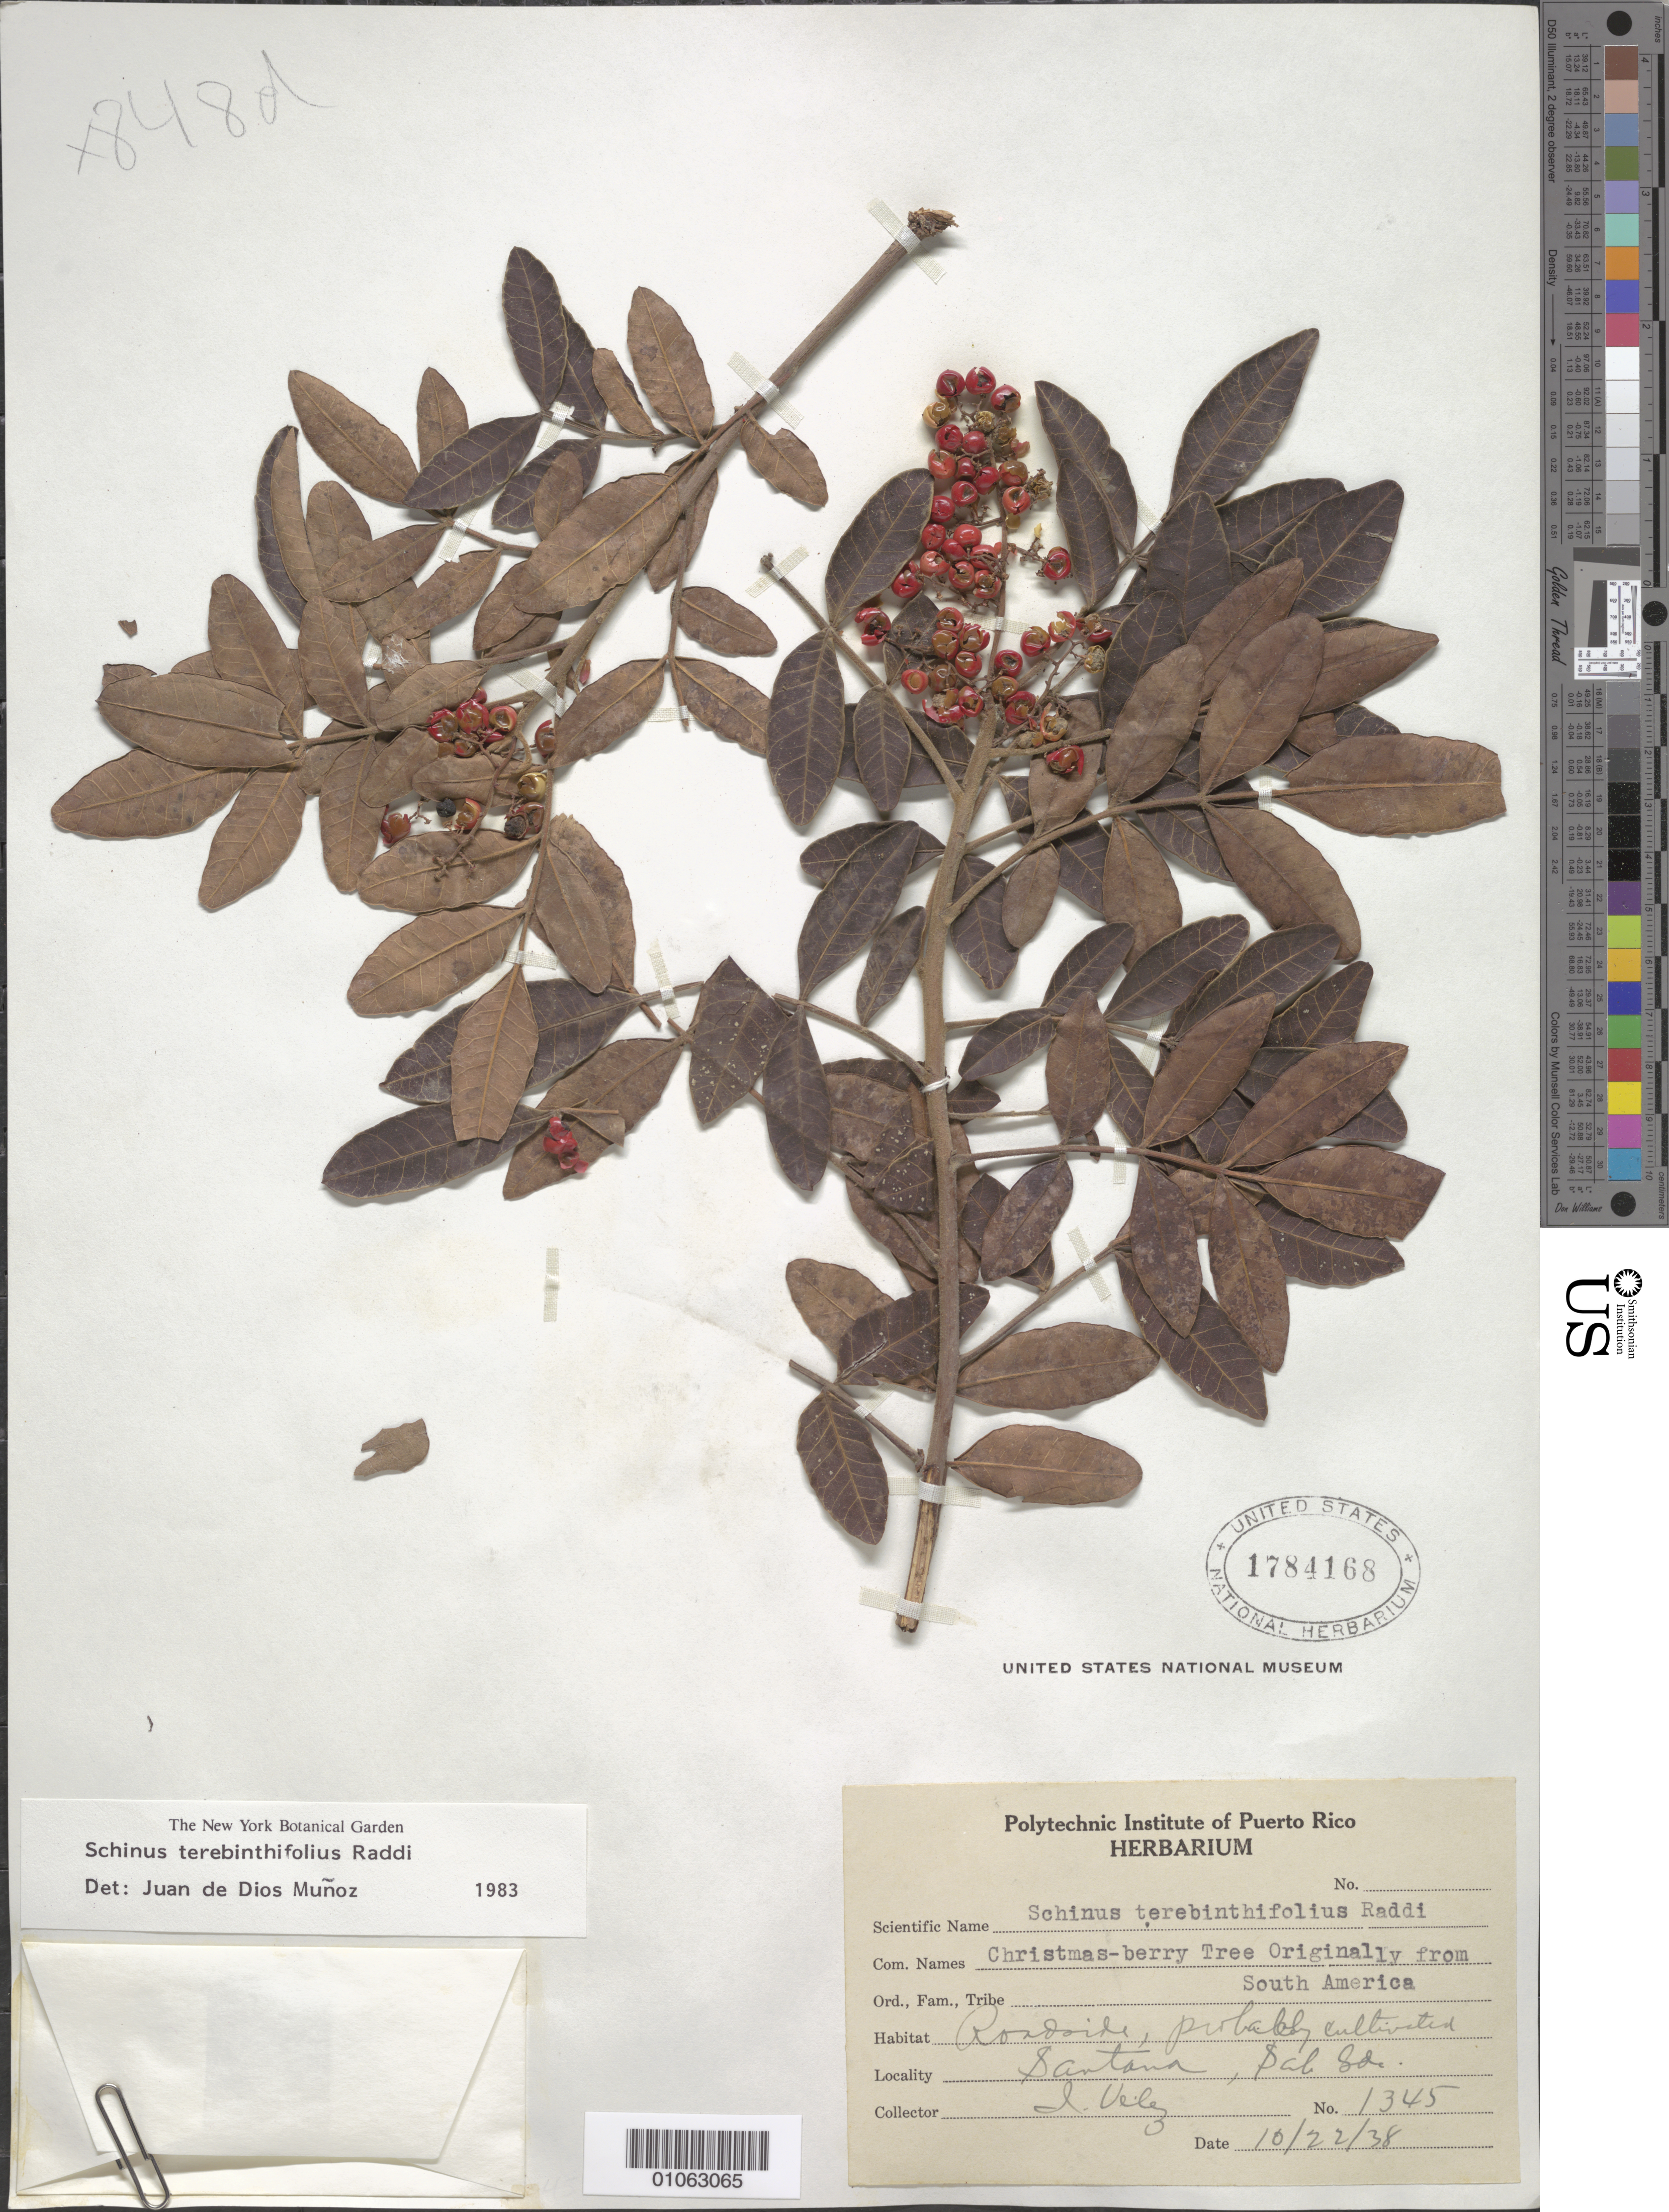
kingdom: Plantae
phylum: Tracheophyta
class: Magnoliopsida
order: Sapindales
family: Anacardiaceae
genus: Schinus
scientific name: Schinus terebinthifolia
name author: Raddi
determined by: Mitchell, J. D.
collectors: I. Velez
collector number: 1345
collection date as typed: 22 Oct 1938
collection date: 1938-10-22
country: Puerto Rico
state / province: San Juan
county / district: Juana Diaz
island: Puerto Rico I.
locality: Santana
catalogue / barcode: US 1784168